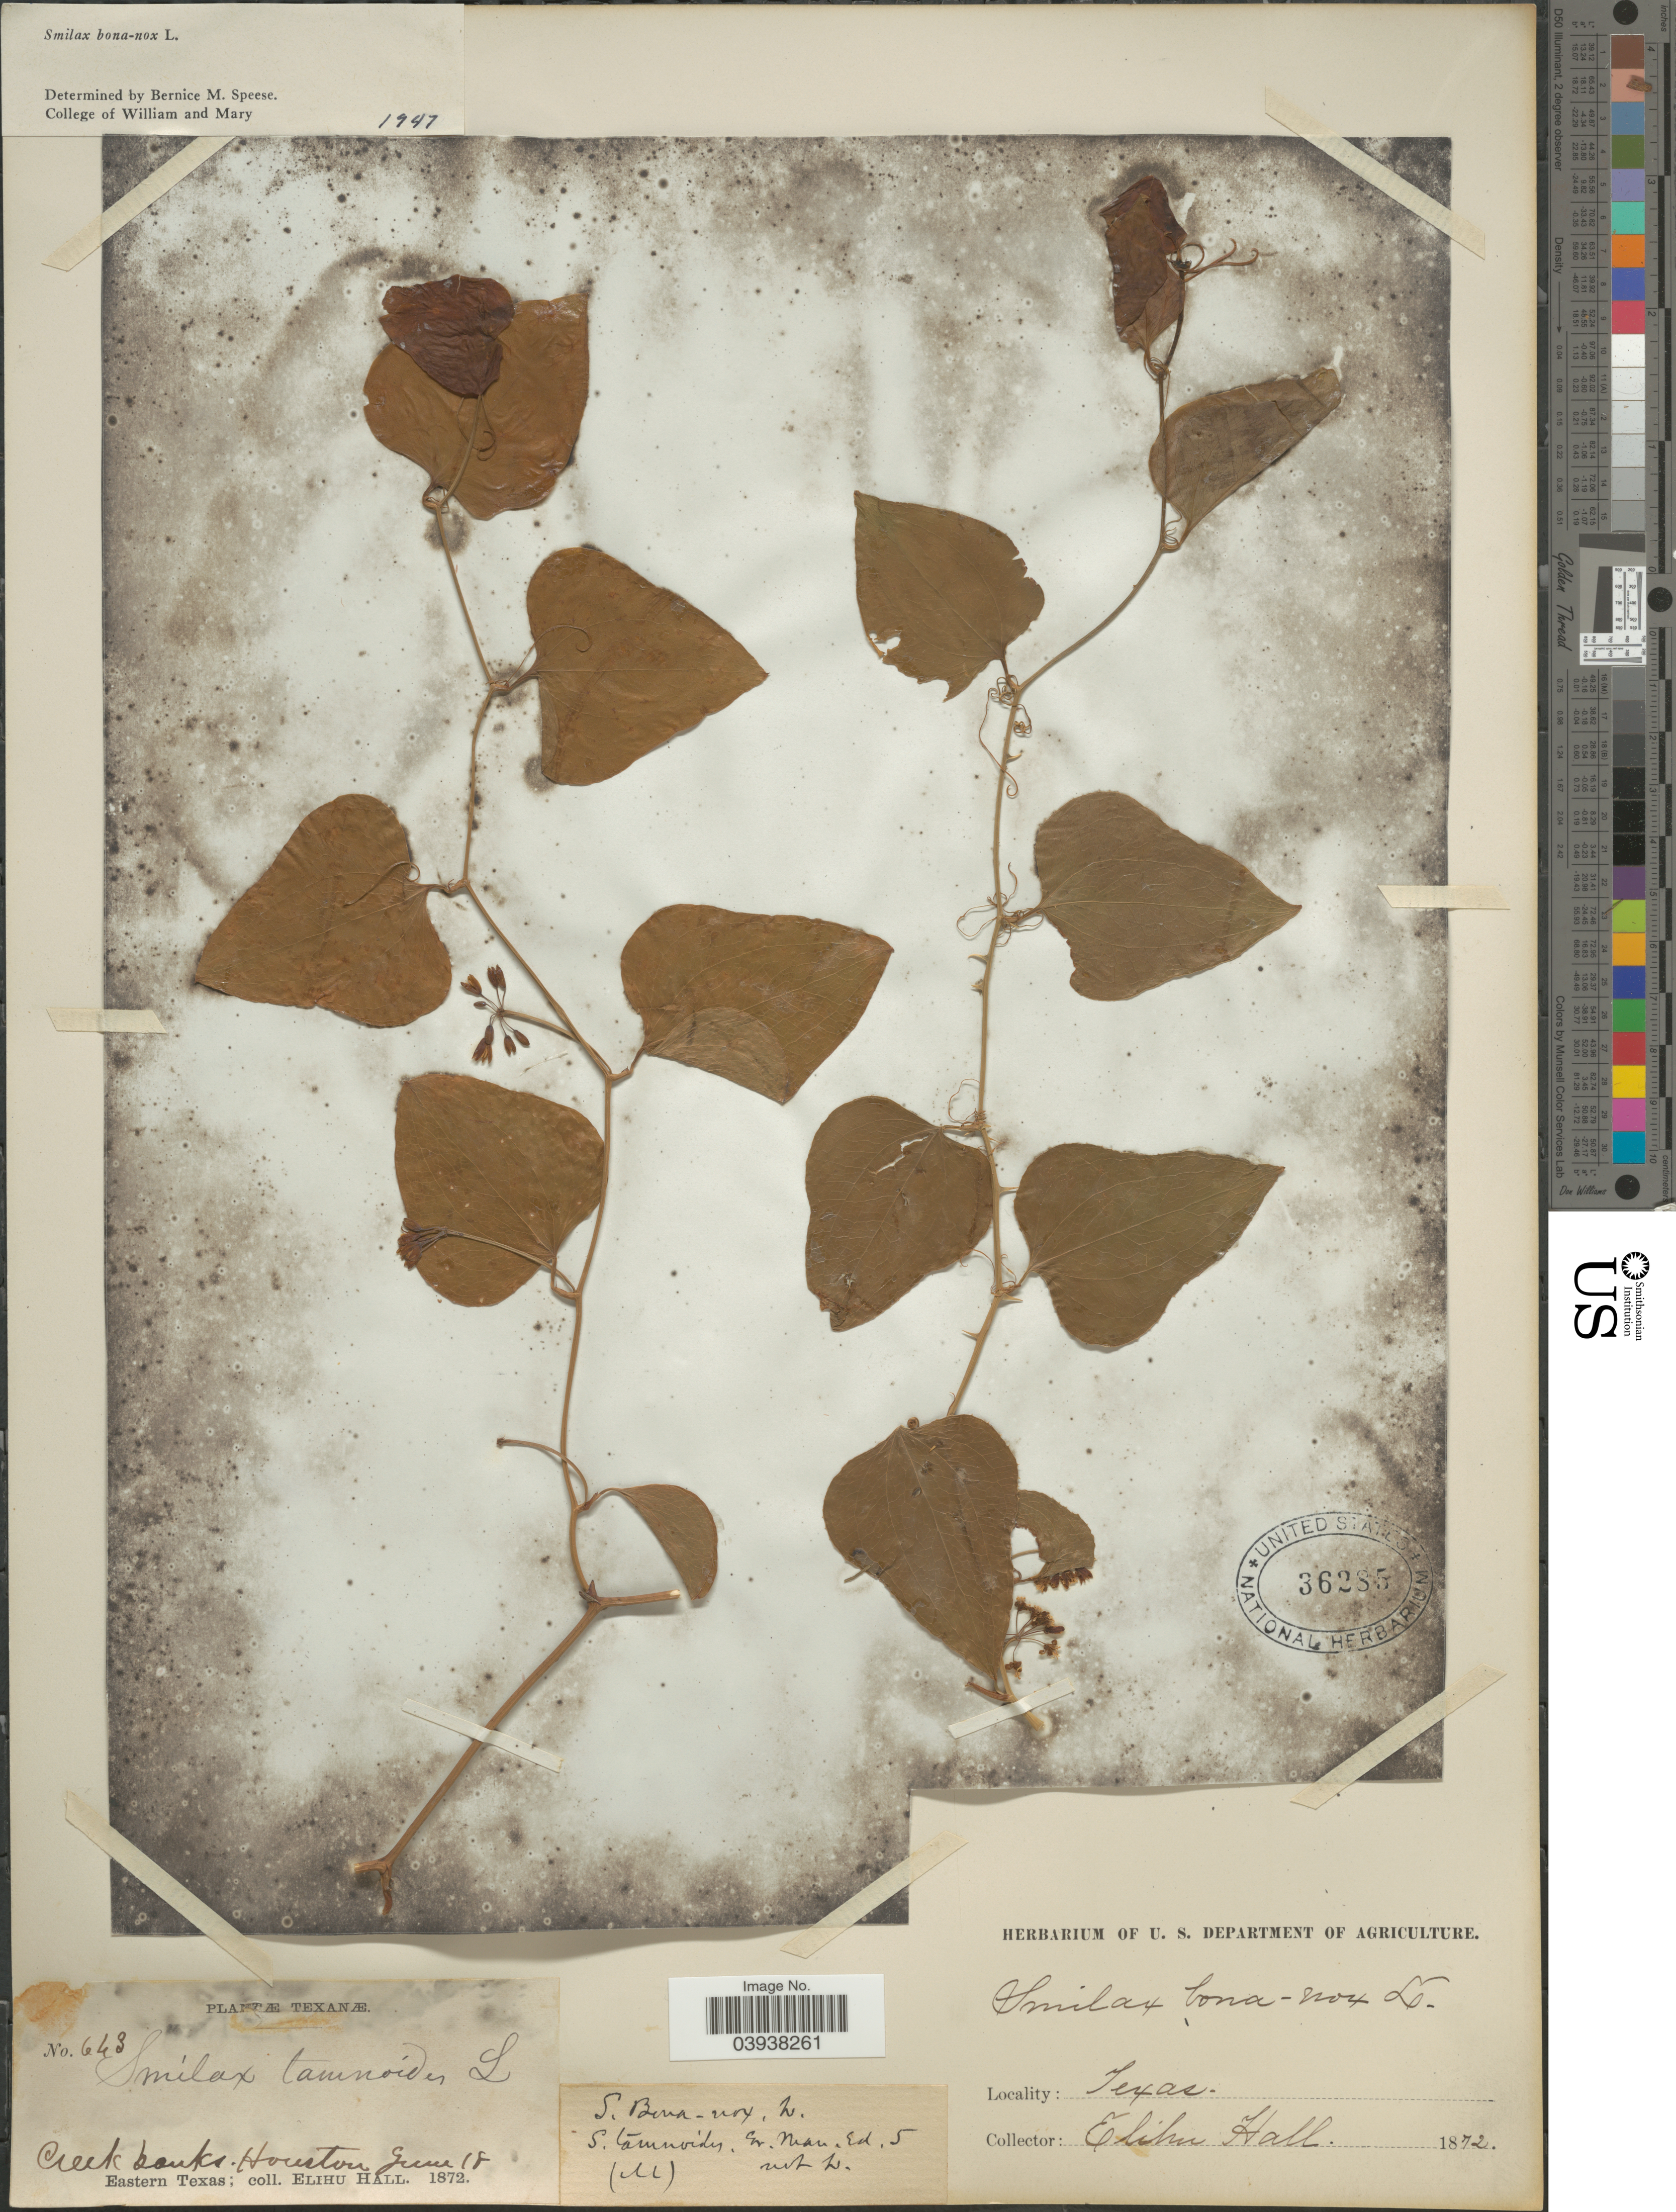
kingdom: Plantae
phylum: Tracheophyta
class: Liliopsida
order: Liliales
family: Smilacaceae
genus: Smilax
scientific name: Smilax bona-nox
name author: L.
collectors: E. Hall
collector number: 643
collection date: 1872-06-18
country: United States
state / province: Texas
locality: Creek banks, Houston. Eastern Texas.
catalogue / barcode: US 36285